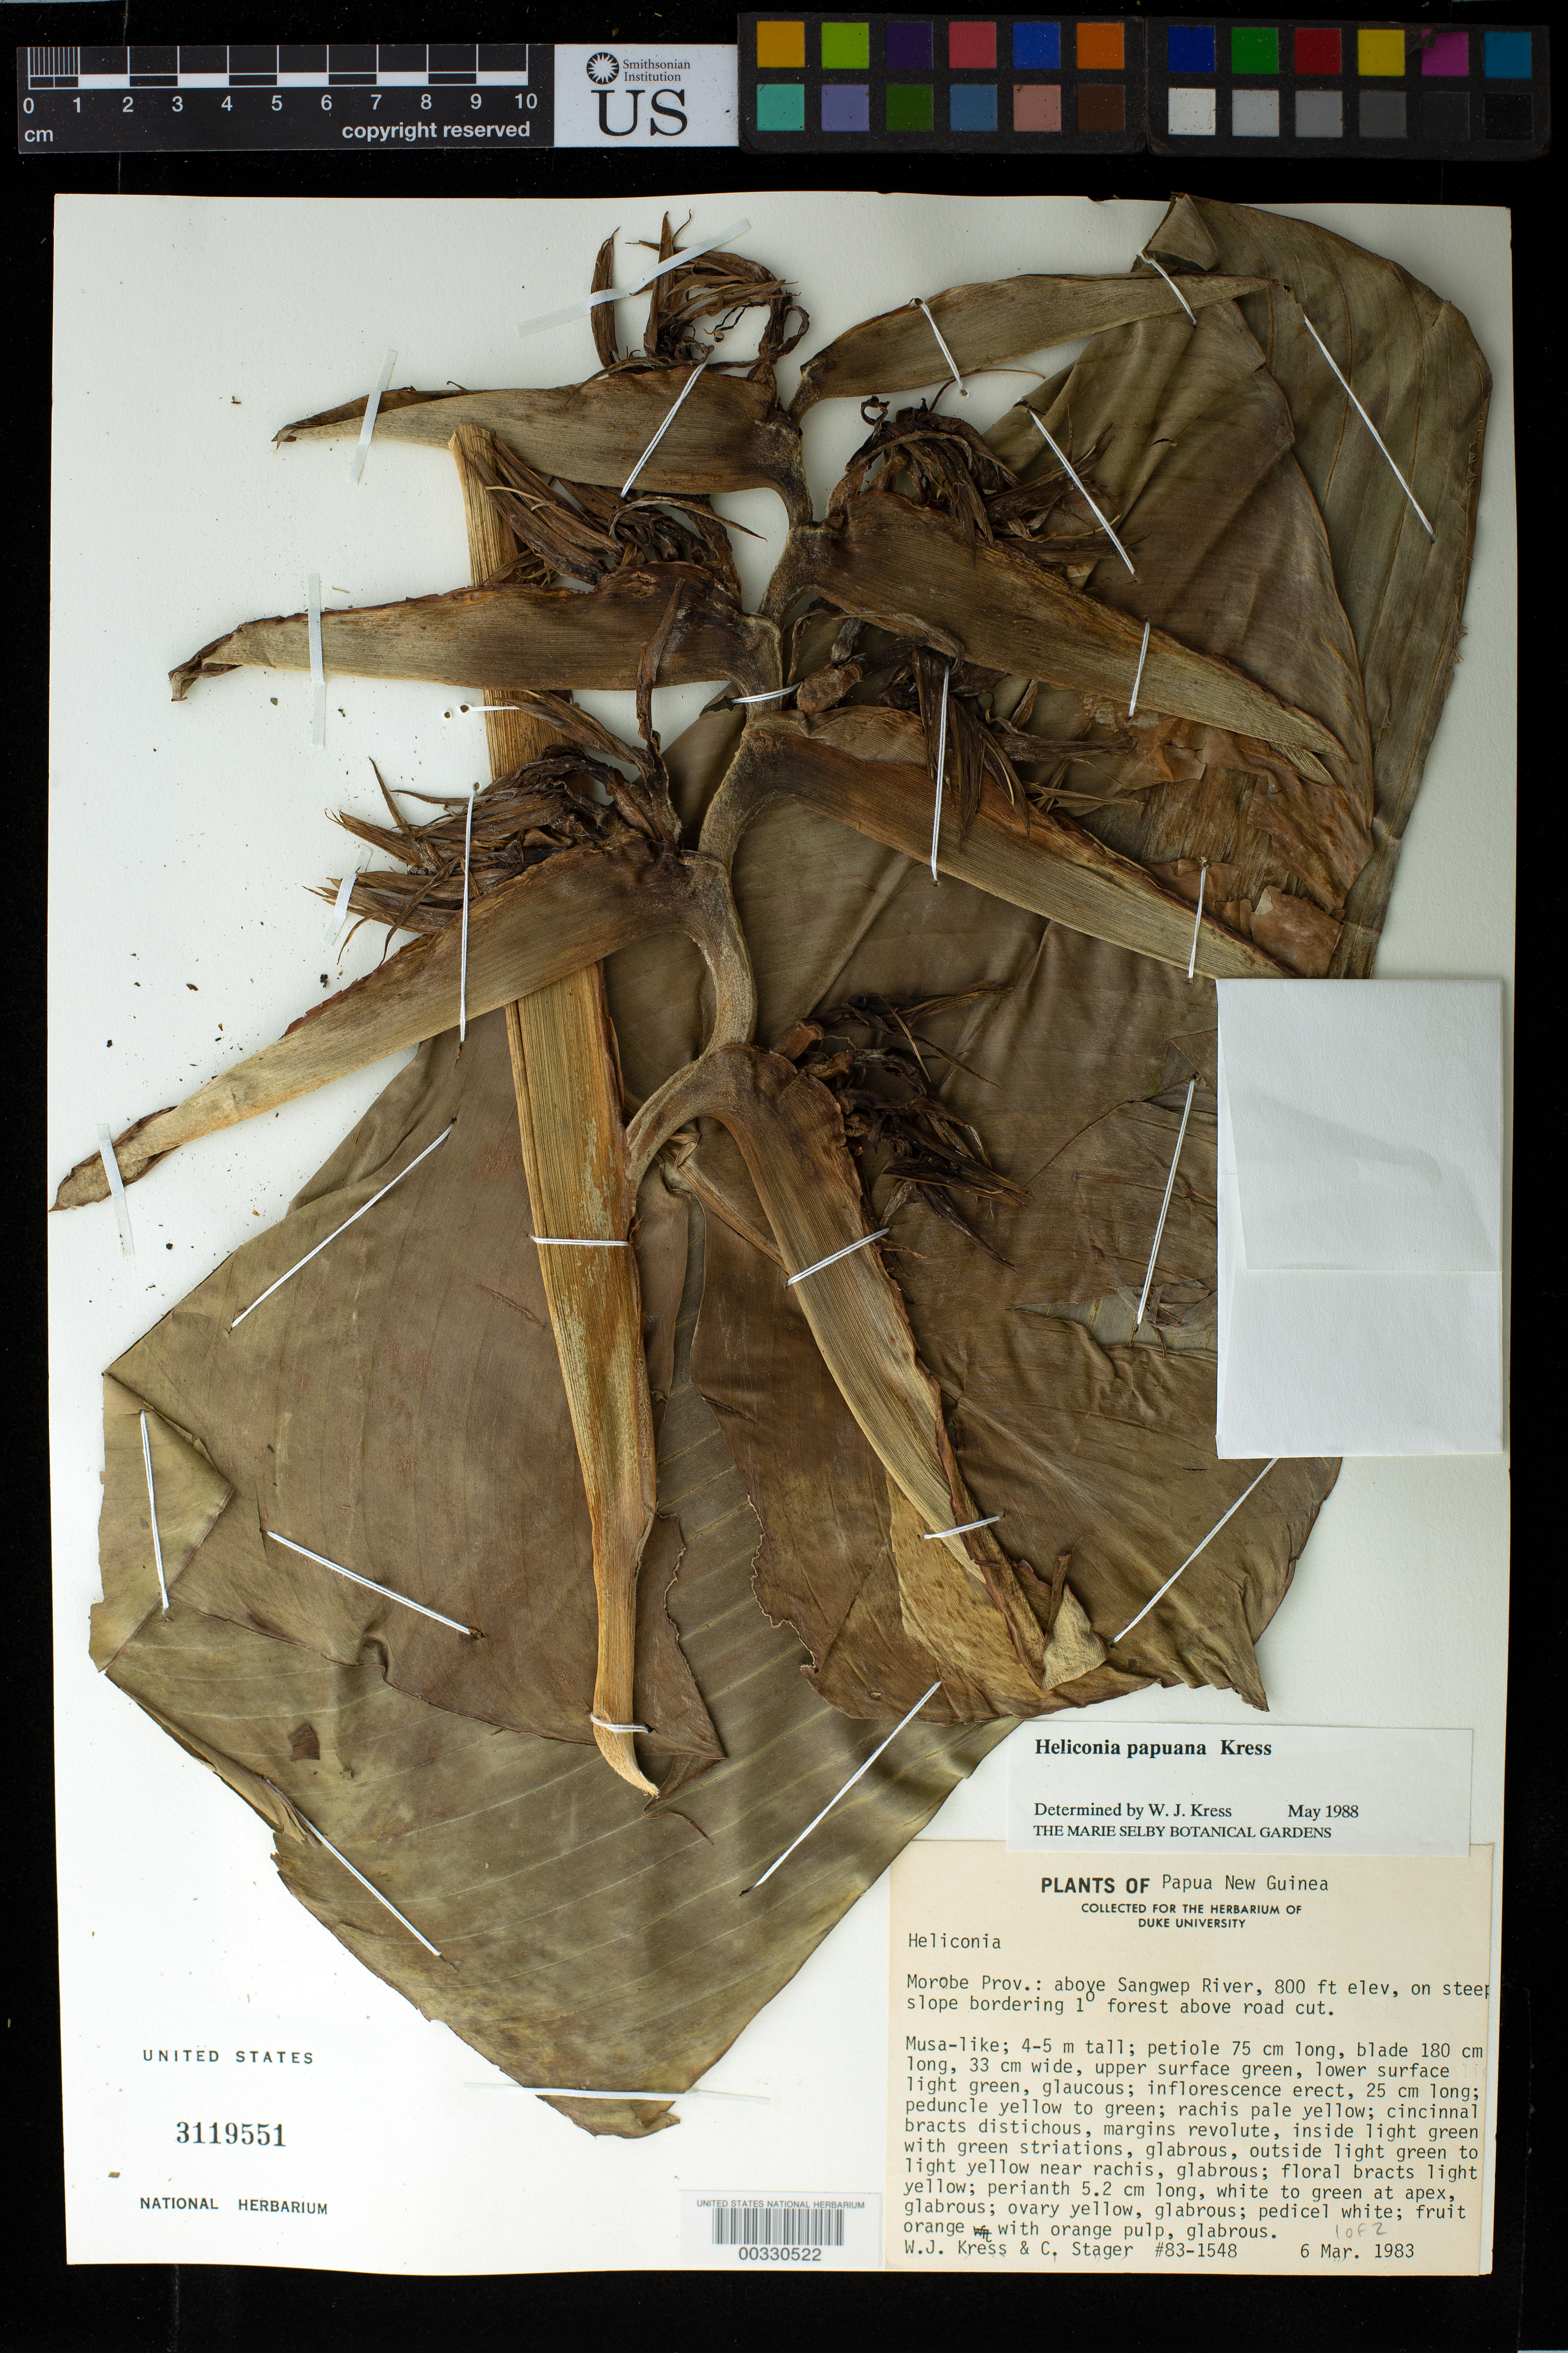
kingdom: Plantae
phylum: Tracheophyta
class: Liliopsida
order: Zingiberales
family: Heliconiaceae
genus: Heliconia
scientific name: Heliconia papuana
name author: W.J. Kress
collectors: W. J. Kress & C. Stager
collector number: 83-1548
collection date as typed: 06 Mar 1983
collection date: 1983-03-06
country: Papua New Guinea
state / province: Morobe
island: New Guinea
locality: Morobe prov, above sangwep river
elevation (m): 244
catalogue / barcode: US 3119551